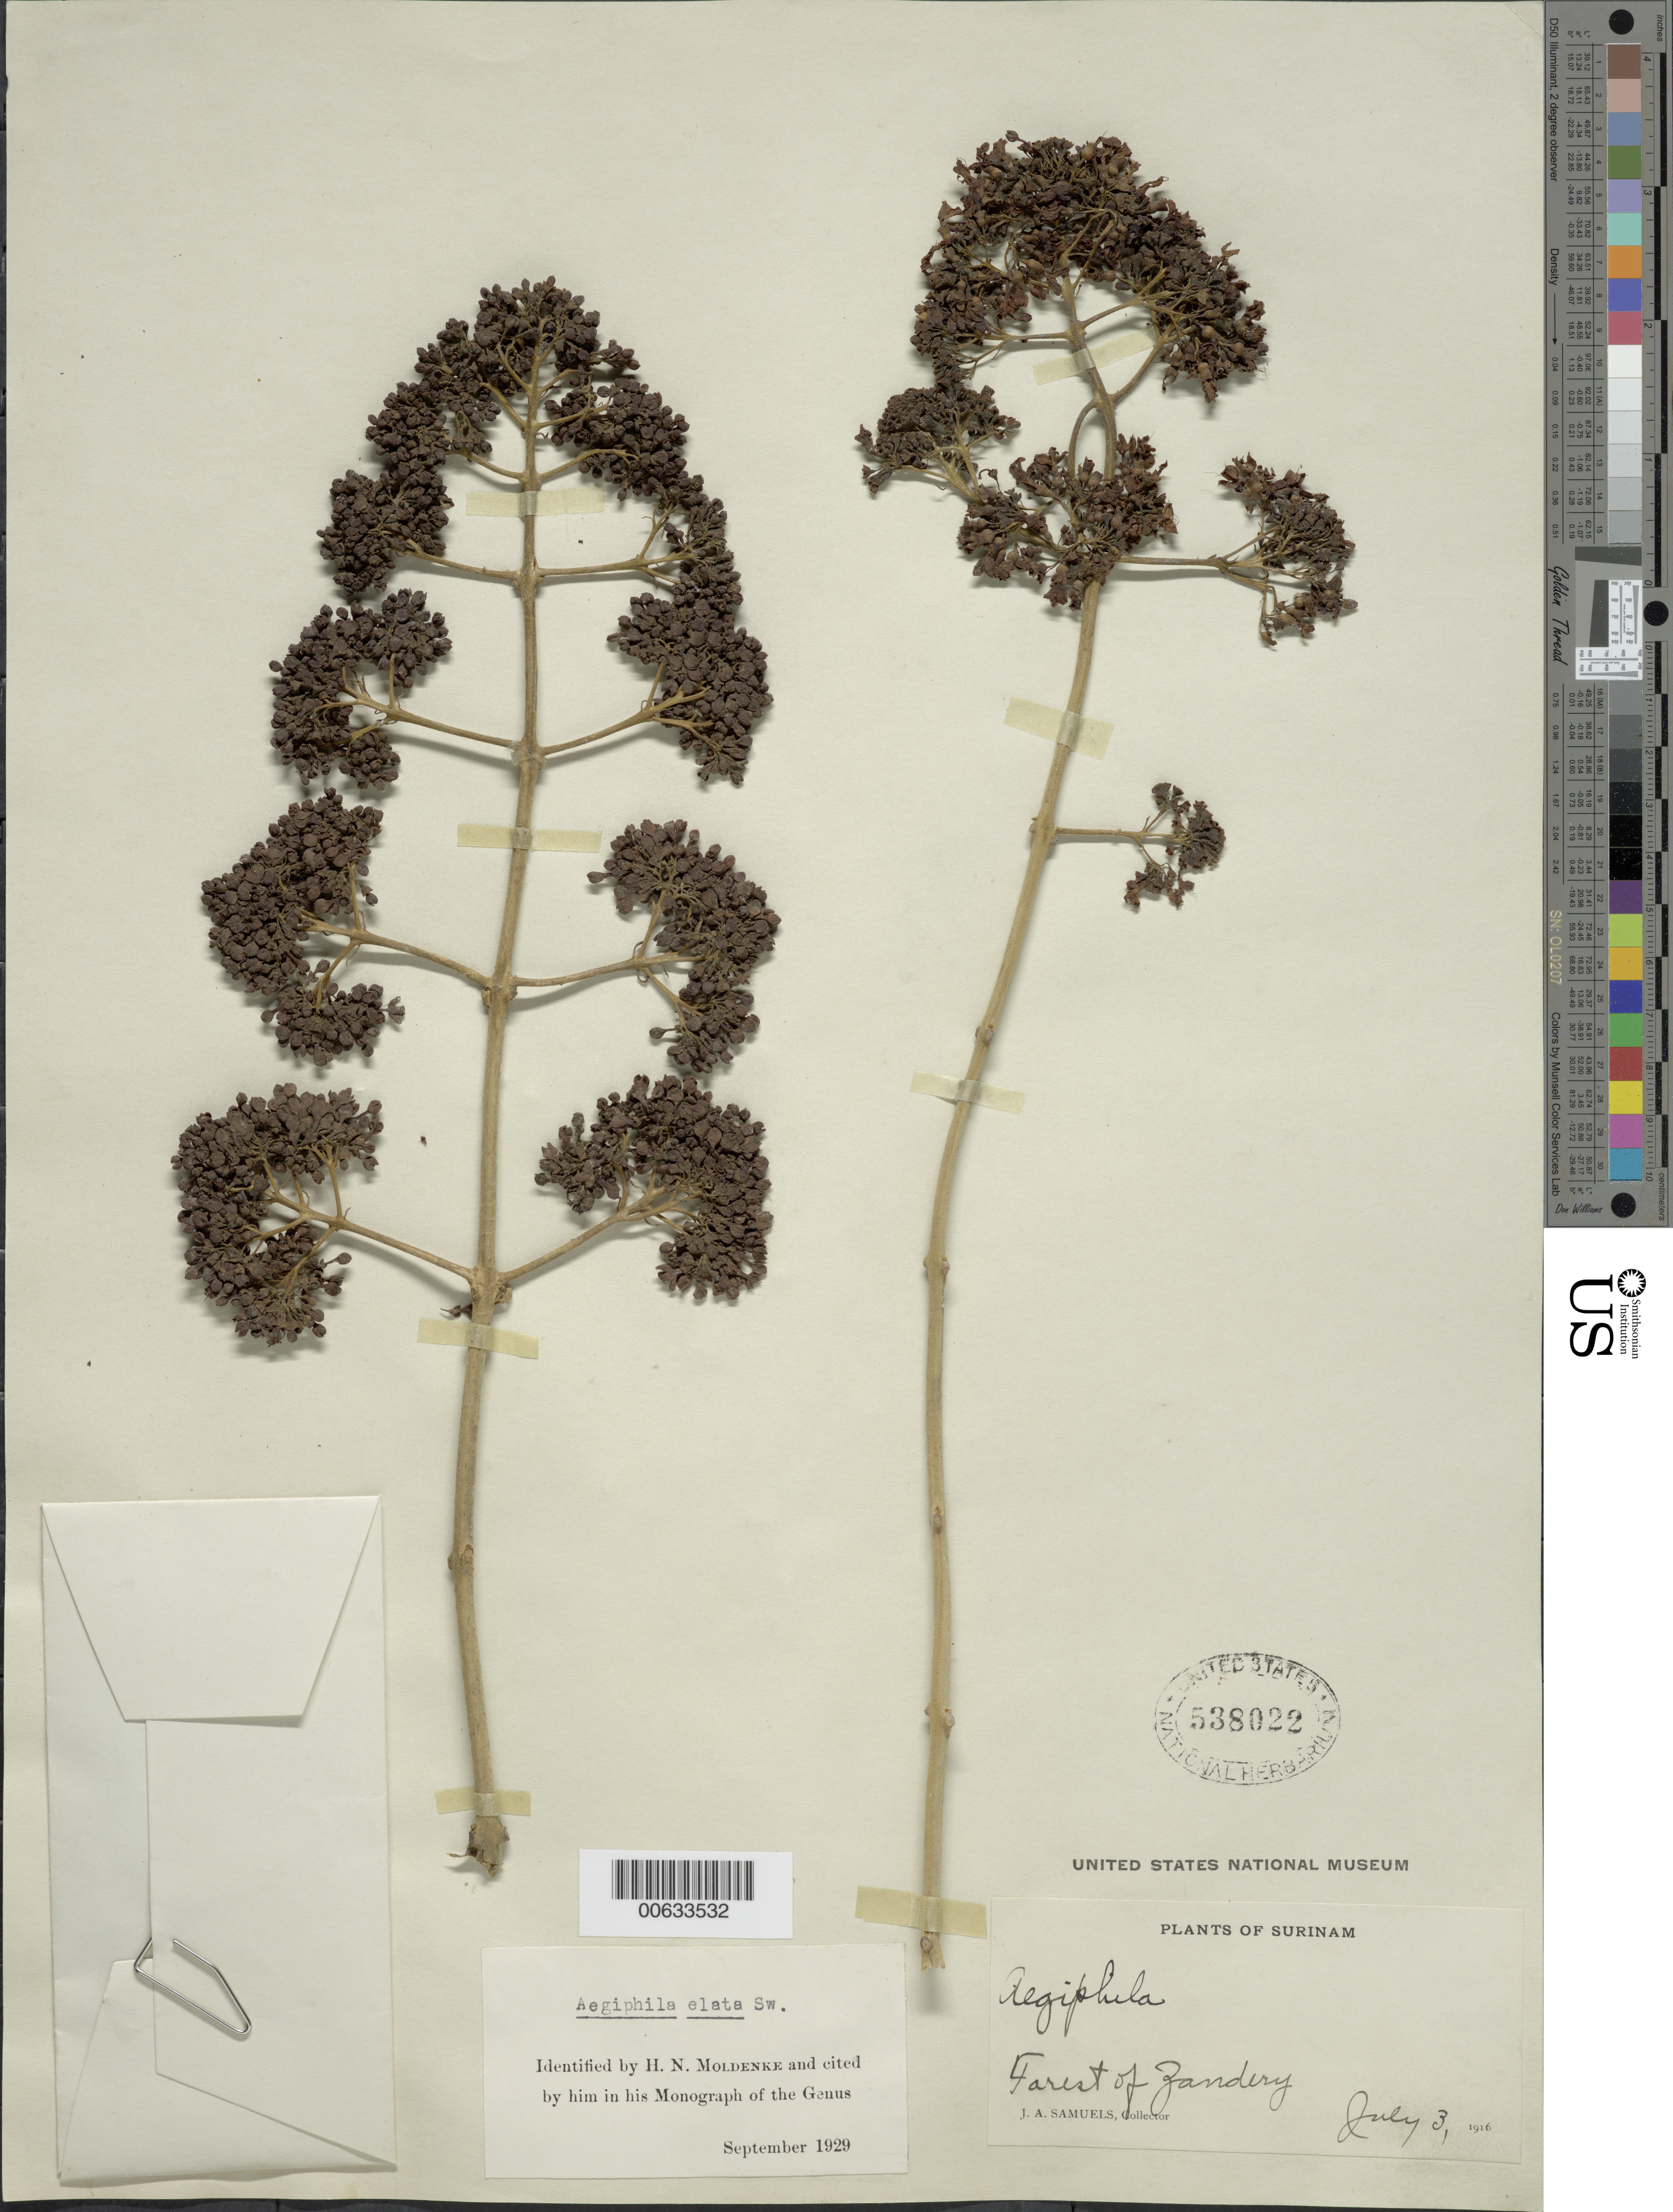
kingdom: Plantae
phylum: Tracheophyta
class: Magnoliopsida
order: Lamiales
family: Lamiaceae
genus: Aegiphila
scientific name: Aegiphila elata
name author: Sw.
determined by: Moldenke, H. N.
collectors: J. A. Samuels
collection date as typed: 3-Jul-16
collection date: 1916-07-03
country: Suriname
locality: Zanderij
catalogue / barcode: US 538022